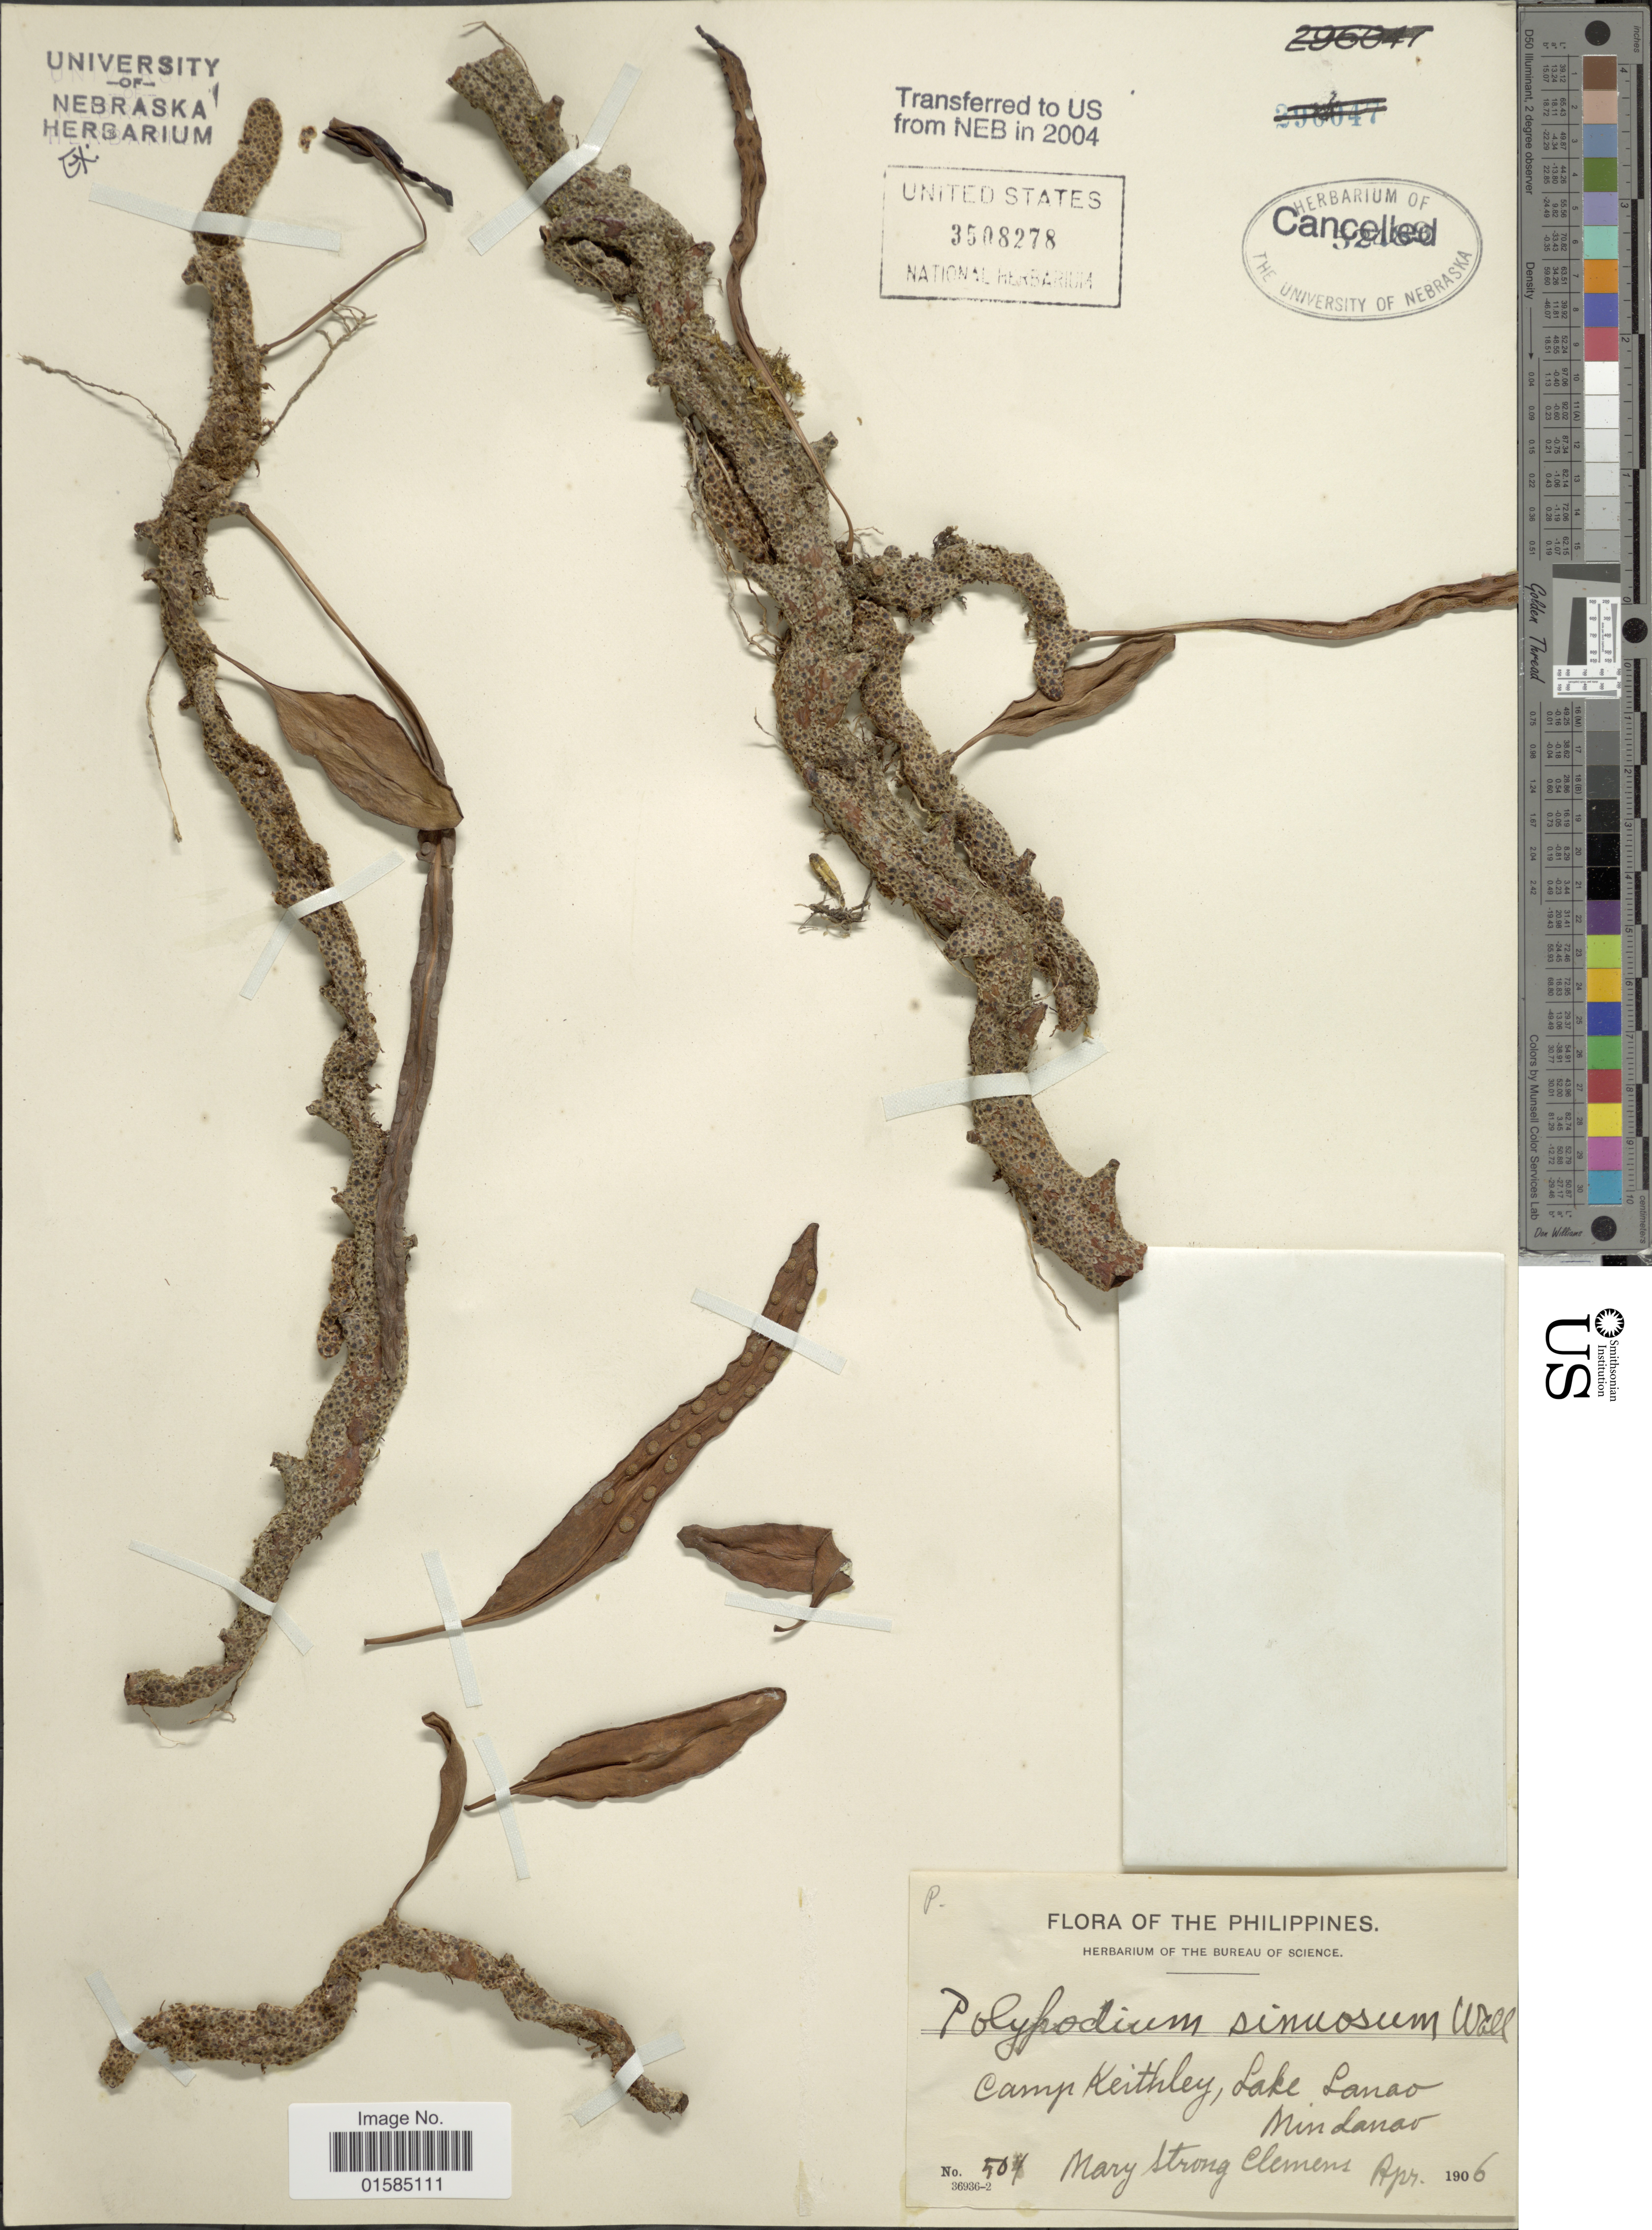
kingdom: Plantae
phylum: Tracheophyta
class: Polypodiopsida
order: Polypodiales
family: Polypodiaceae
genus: Lecanopteris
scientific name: Lecanopteris sinuosa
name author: (Wall. ex Hook.) Copel.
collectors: M. S. Clemens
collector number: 504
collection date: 1906-04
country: Philippines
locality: The Philippines, Camp Keithley, Lake Lanao, Mindanao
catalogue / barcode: US 3508278